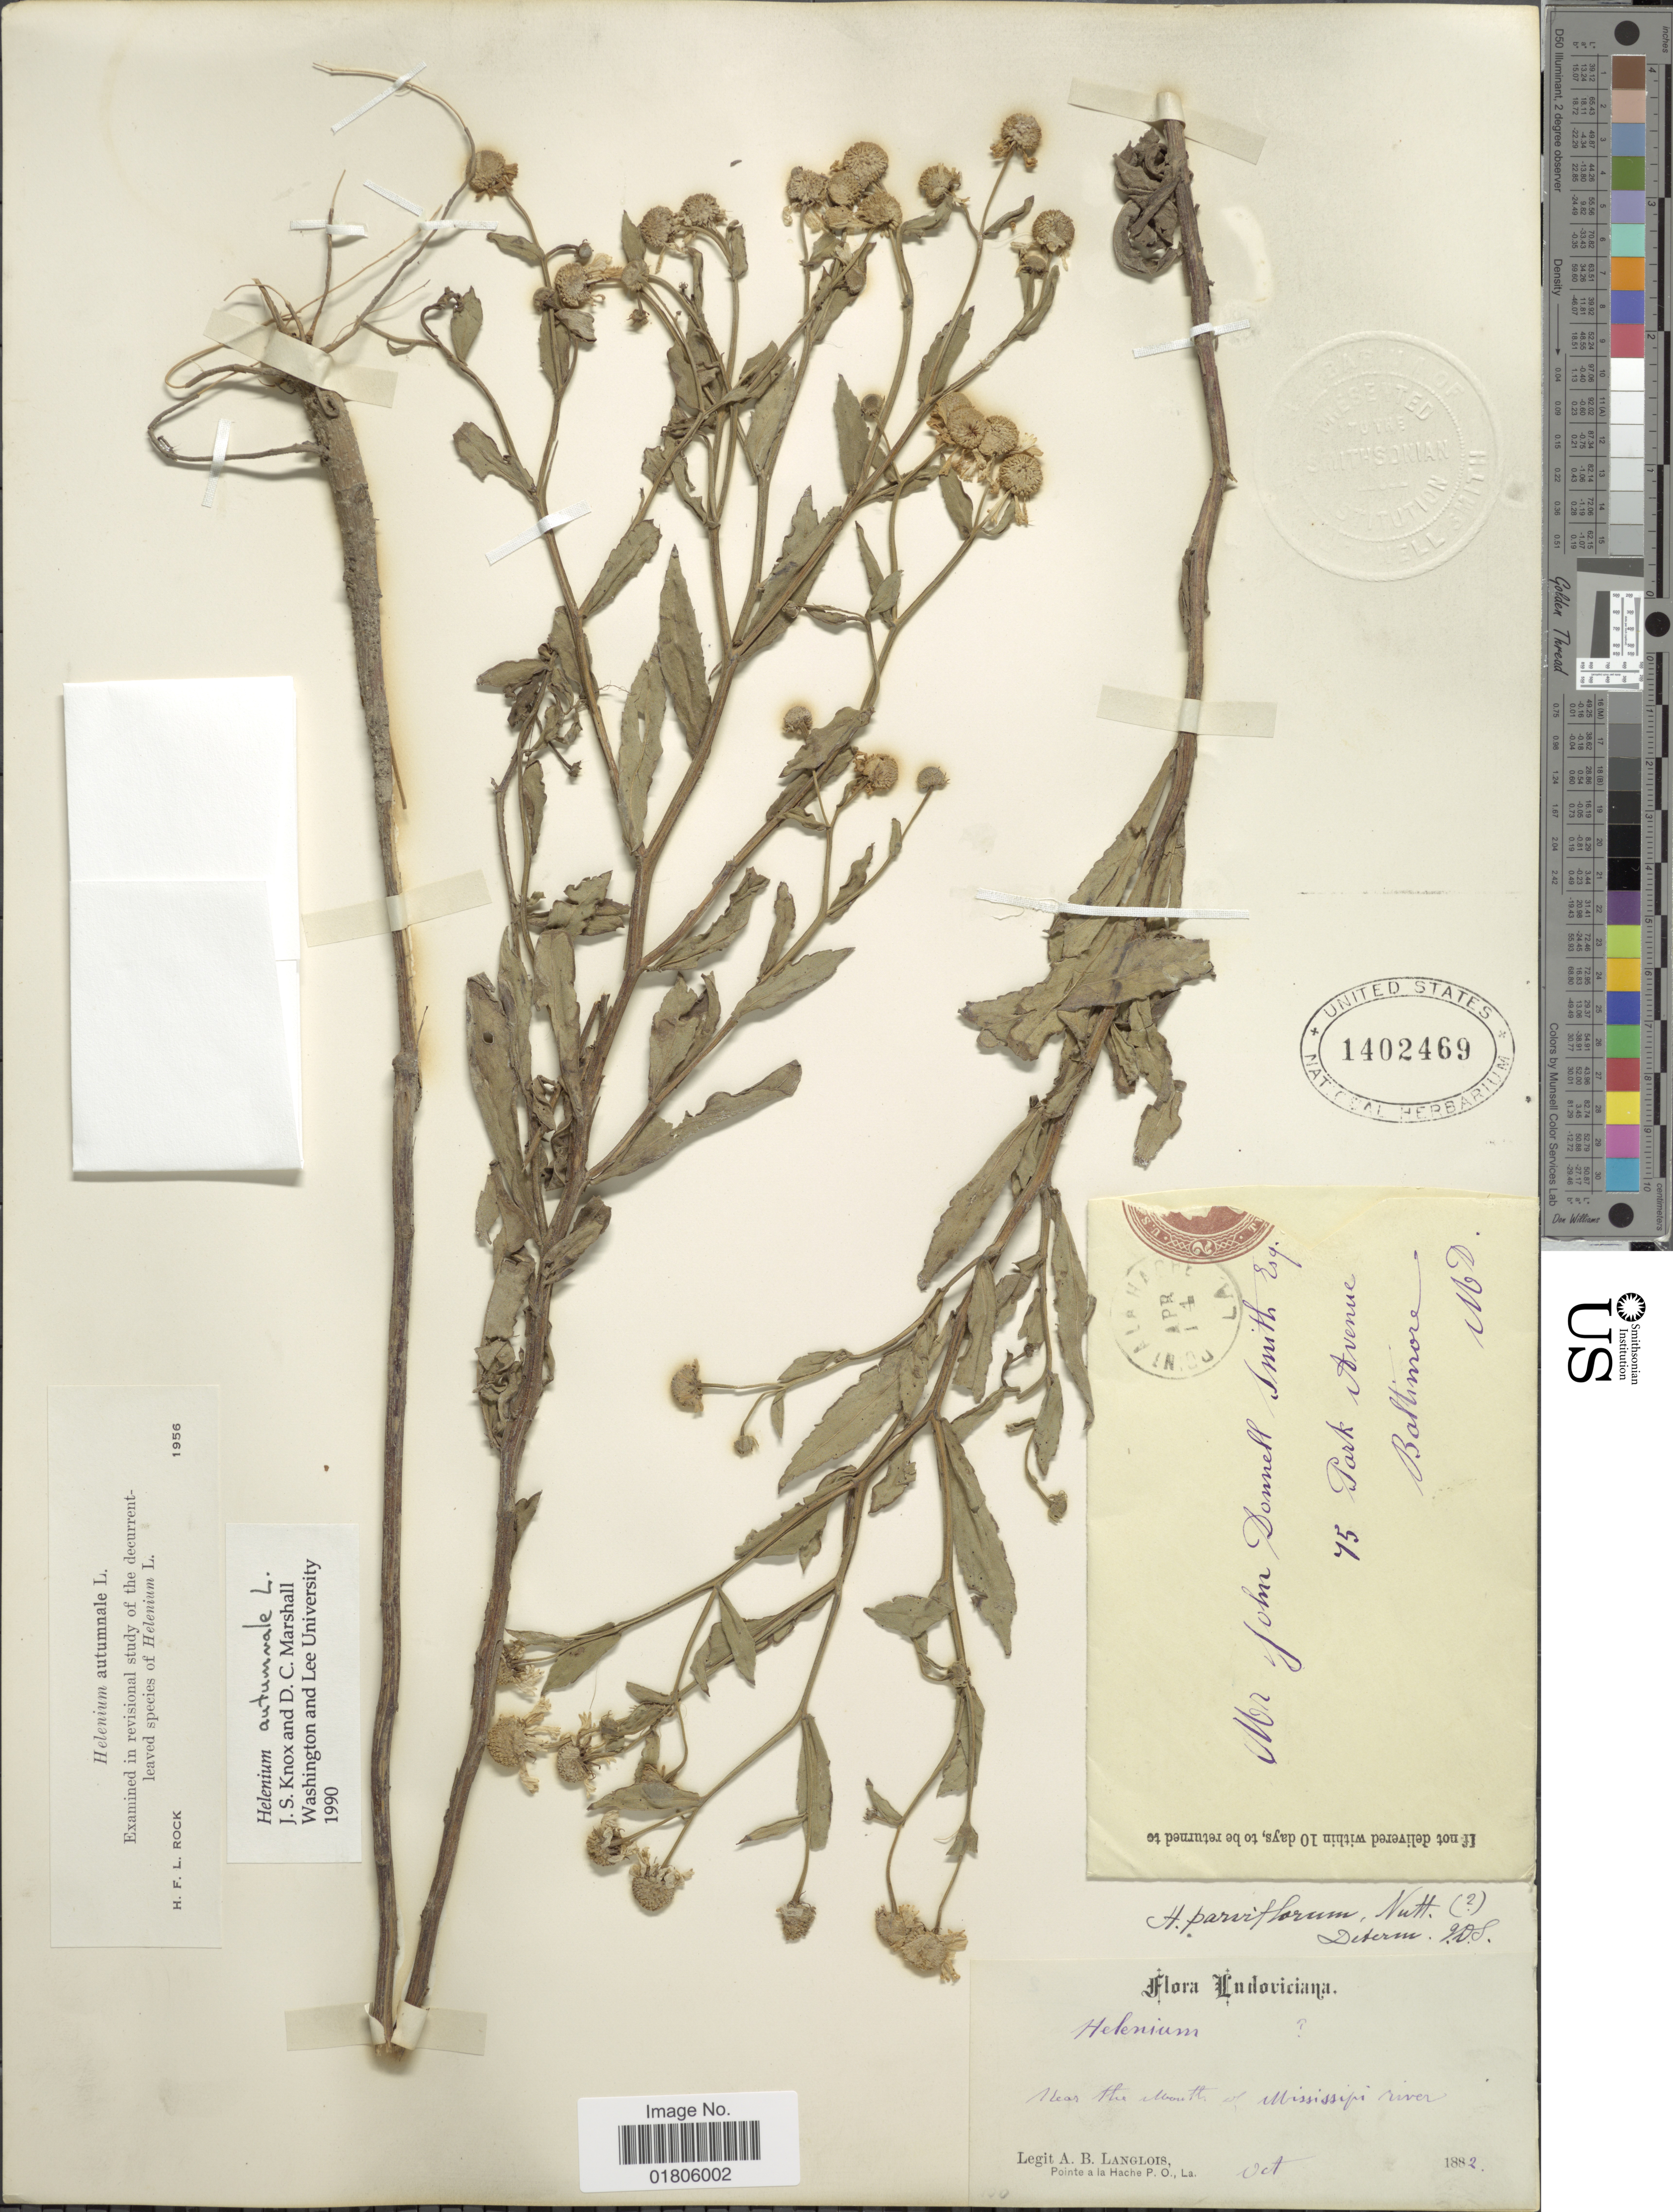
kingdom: Plantae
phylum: Tracheophyta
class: Magnoliopsida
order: Asterales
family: Asteraceae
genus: Helenium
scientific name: Helenium autumnale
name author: L.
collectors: A. Langlois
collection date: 1882-10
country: United States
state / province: Mississippi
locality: Ludoviciana, Near the mouth of Mississippi River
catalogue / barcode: US 1402469